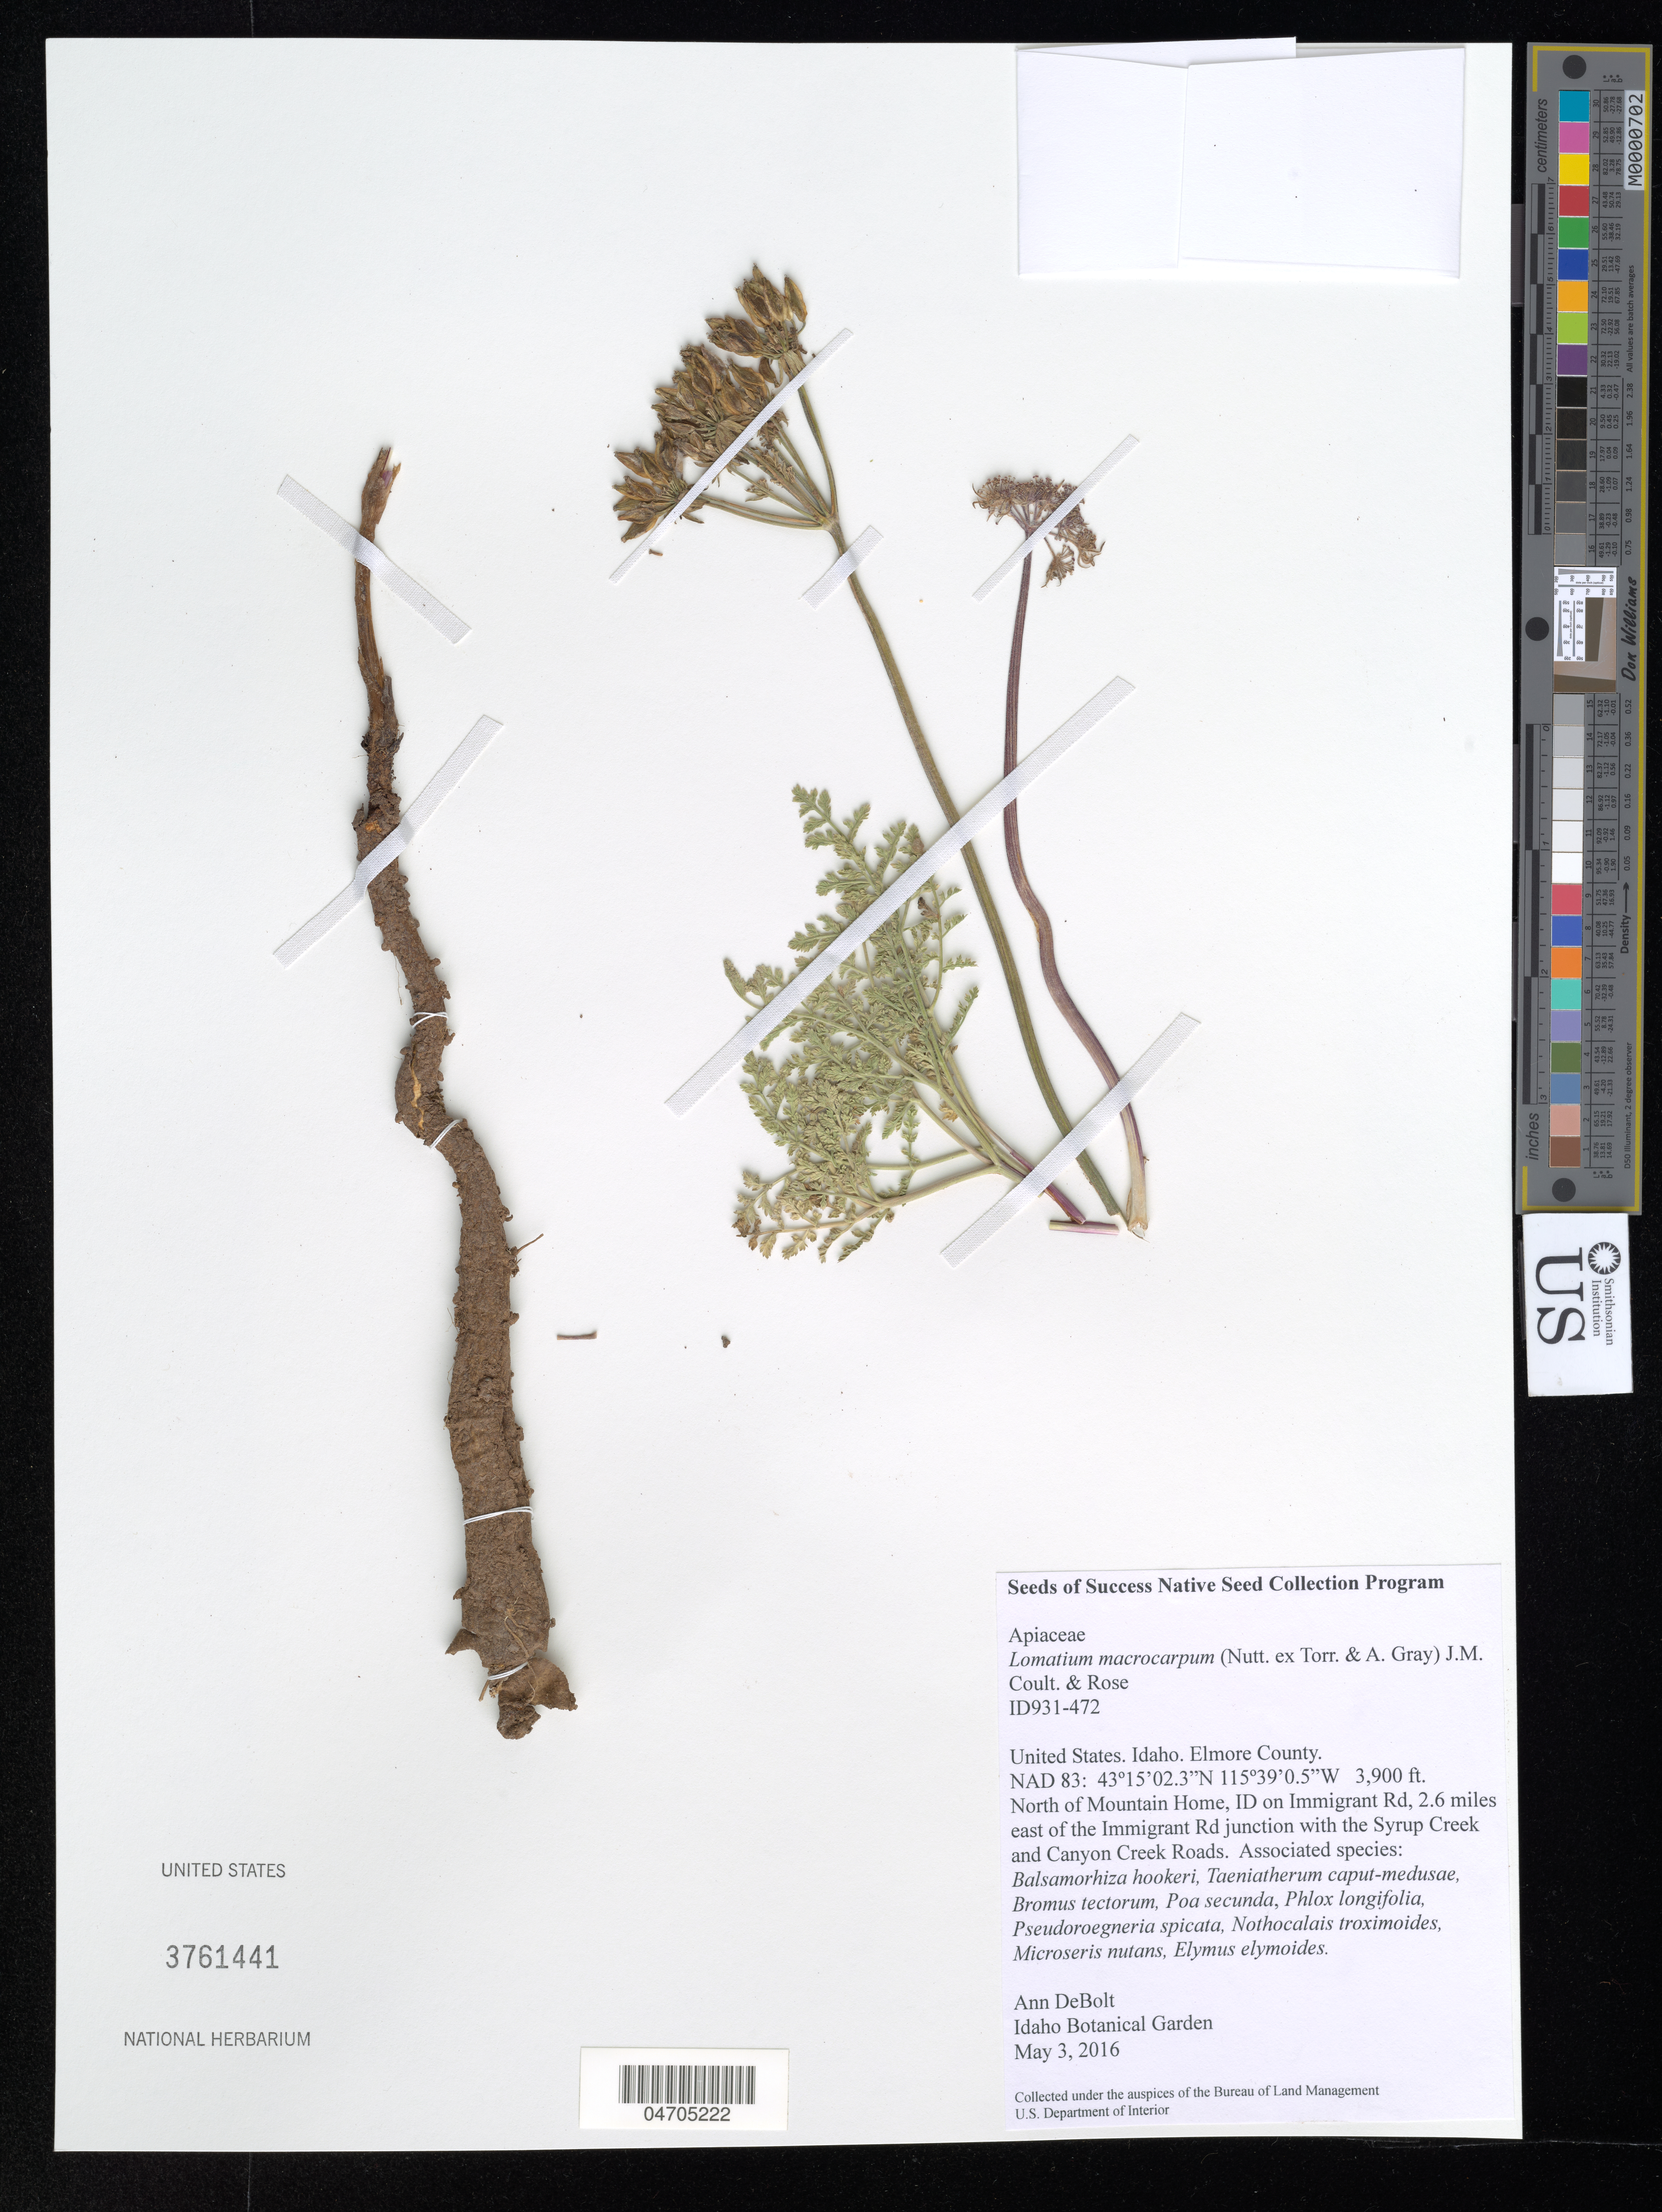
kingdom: Plantae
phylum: Tracheophyta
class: Magnoliopsida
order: Apiales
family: Apiaceae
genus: Lomatium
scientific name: Lomatium macrocarpum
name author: (Hook. et al.) J.M. Coult. & Rose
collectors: A. DeBolt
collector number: ID931-472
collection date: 2016-05-03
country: United States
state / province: Idaho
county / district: Elmore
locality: Elmore County. North of Mountain Home, ID on Immigrant Rd, 2.6 miles east of the Immigrant Rd junction with the Syrup Creek and Canyon Creek Roads.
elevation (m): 1189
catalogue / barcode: US 3761441